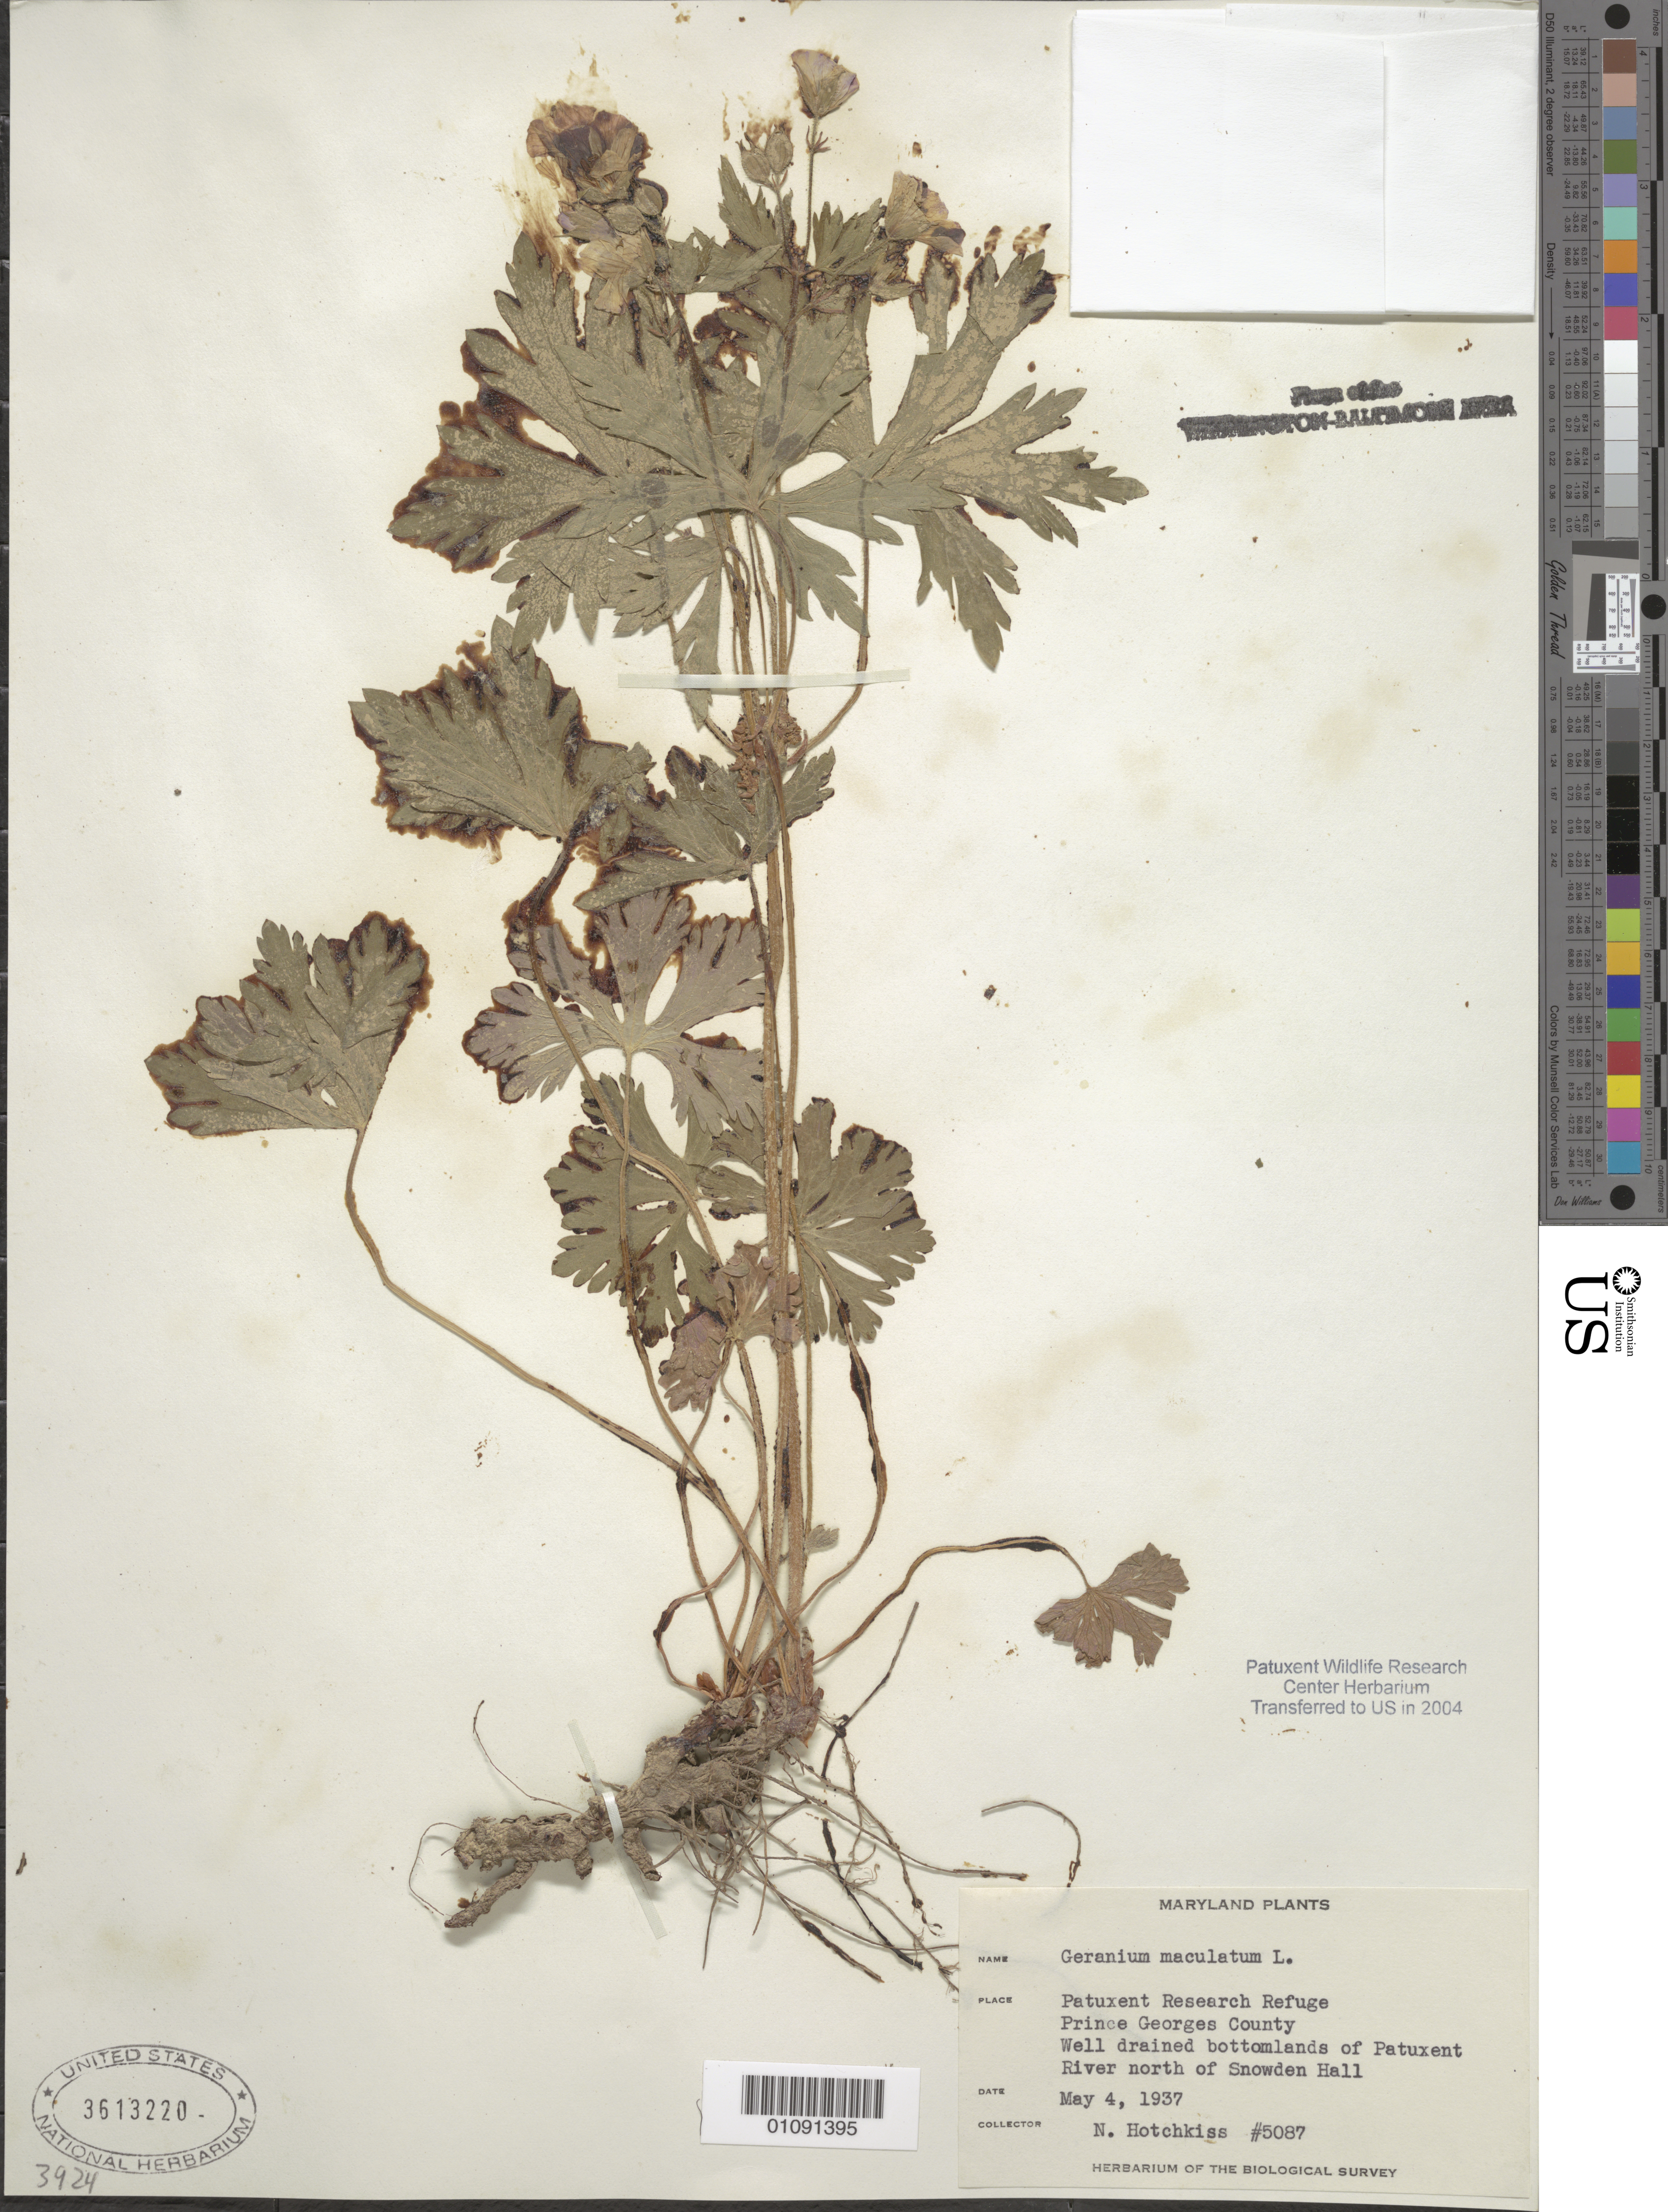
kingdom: Plantae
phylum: Tracheophyta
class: Magnoliopsida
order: Geraniales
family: Geraniaceae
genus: Geranium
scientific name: Geranium maculatum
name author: L.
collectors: N. Hotchkiss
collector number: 5087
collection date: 1937-05-04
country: United States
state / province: Maryland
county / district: Prince George's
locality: Patuxent Wildlife Refuge, N. of Snowden Hall.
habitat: Well-drained bottomlands of Patuxent River.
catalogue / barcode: US 3613220